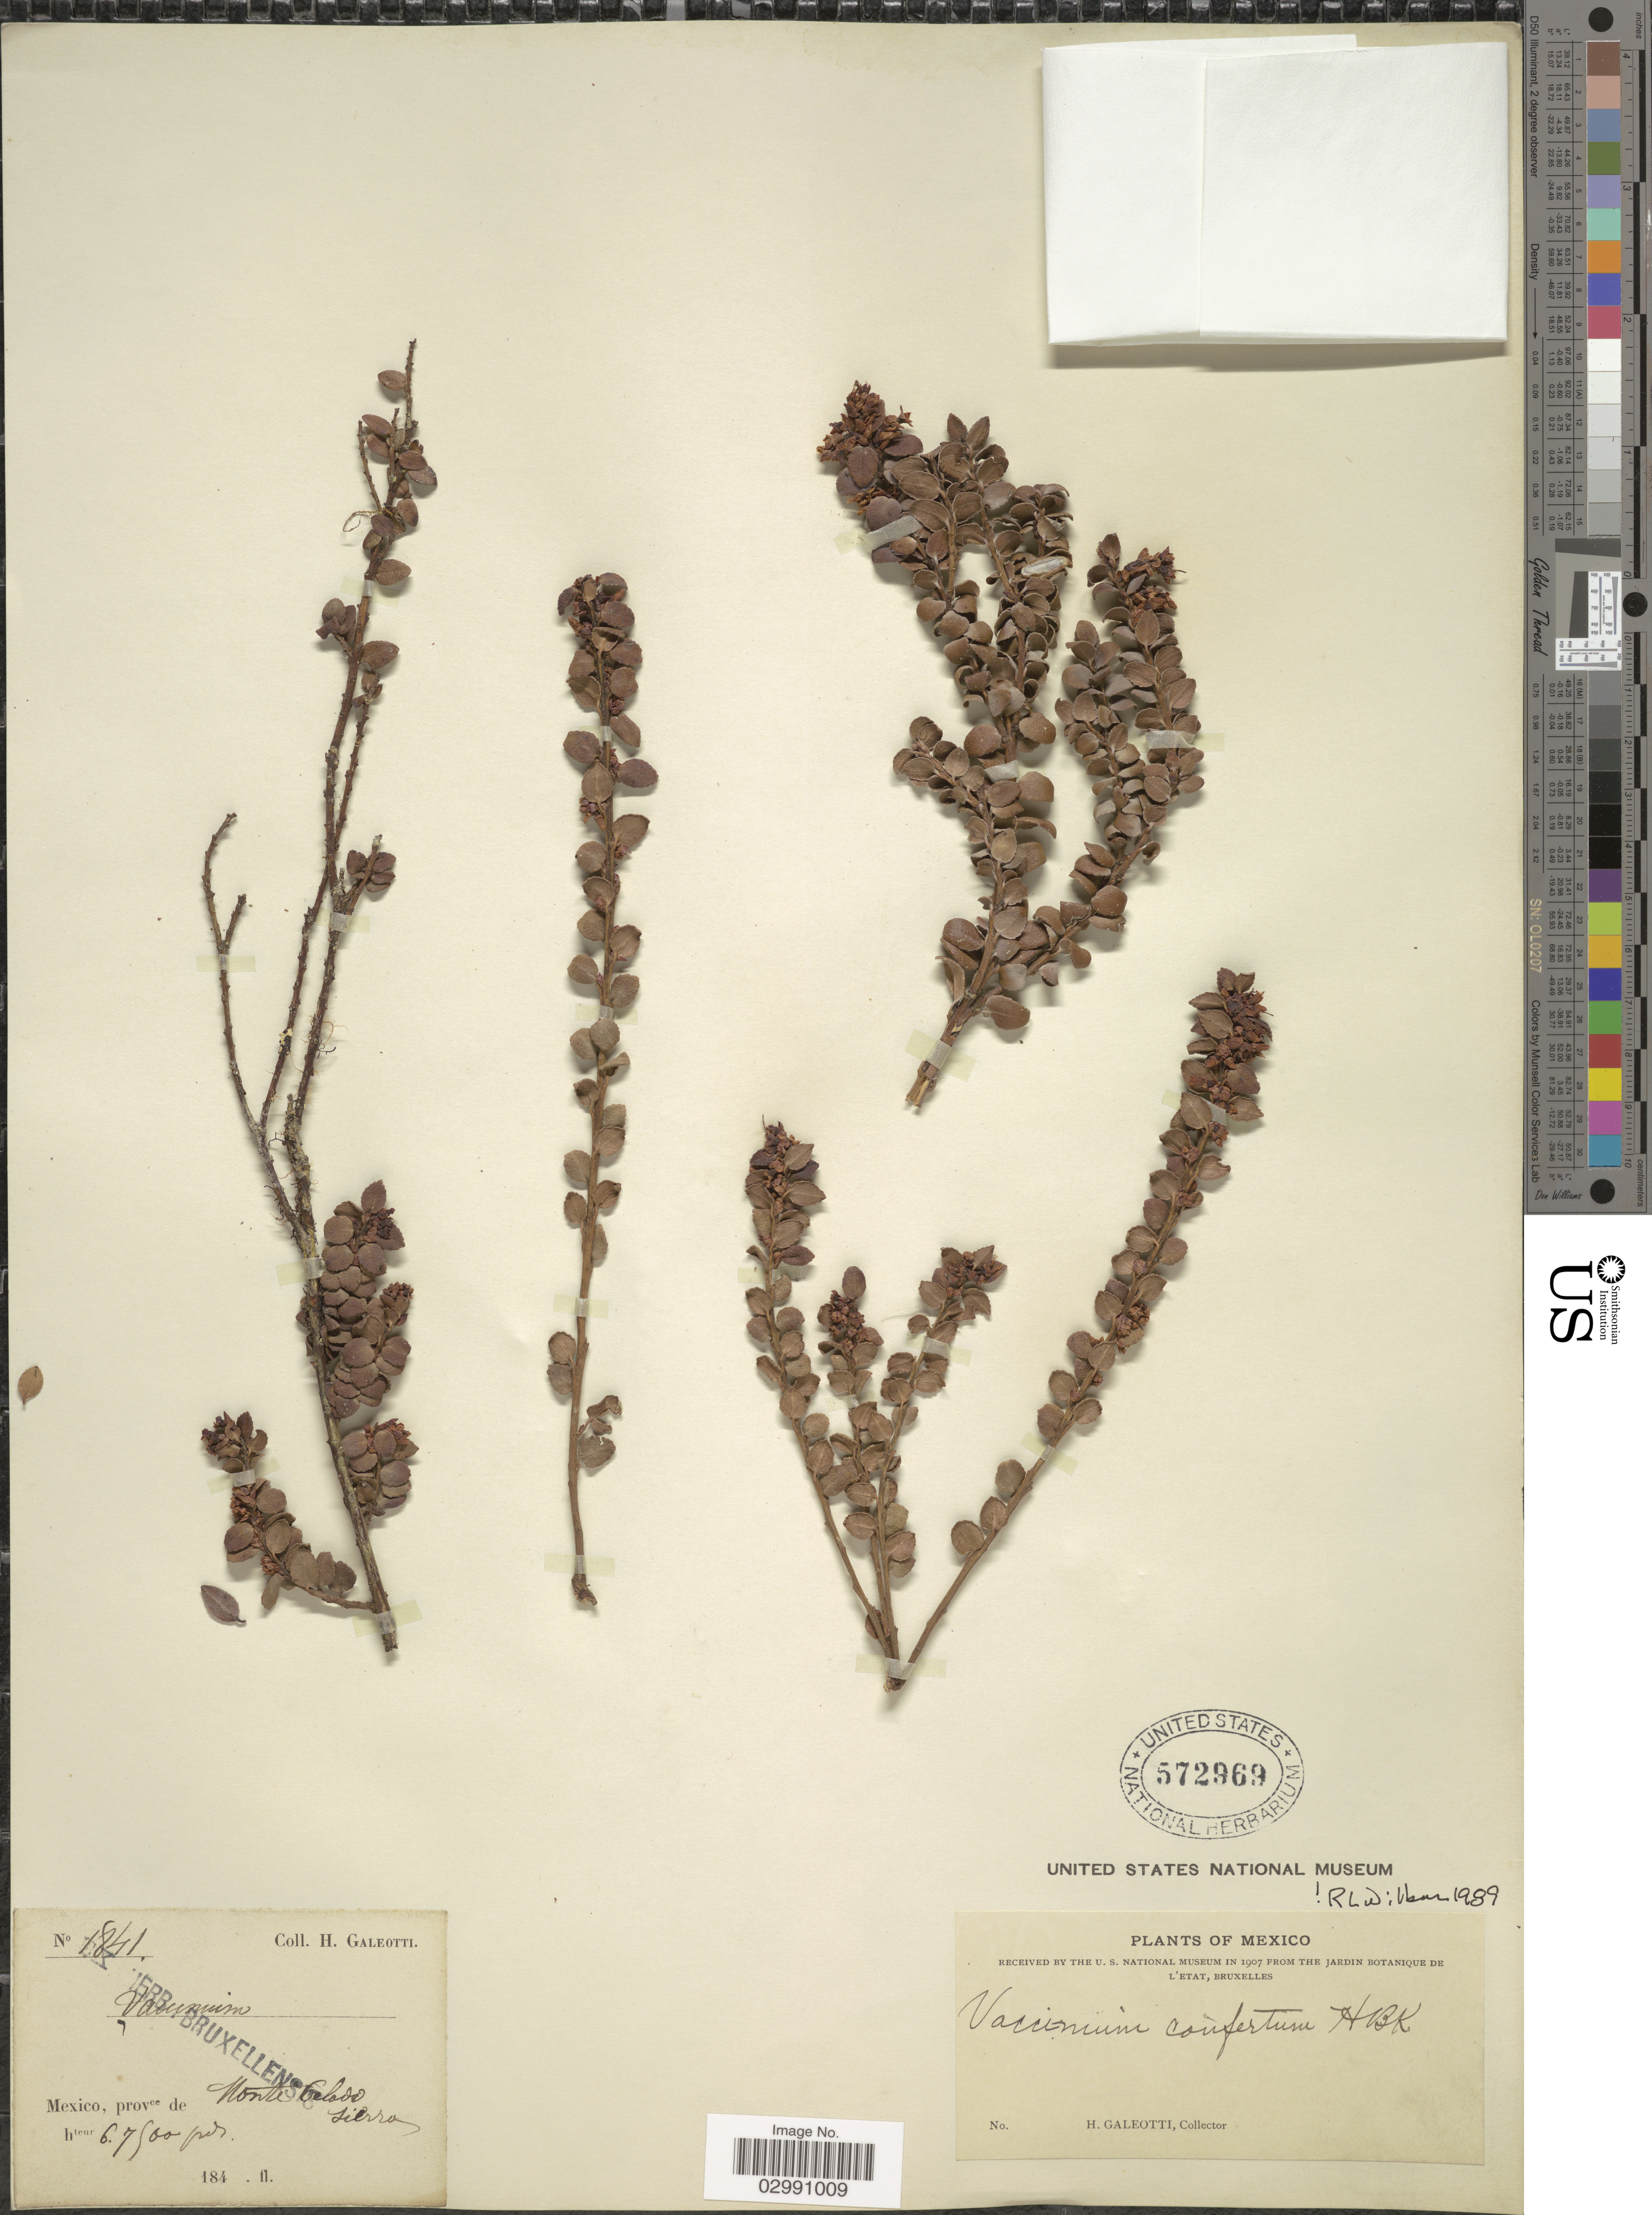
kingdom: Plantae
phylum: Tracheophyta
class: Magnoliopsida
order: Ericales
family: Ericaceae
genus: Vaccinium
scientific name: Vaccinium confertum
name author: Kunth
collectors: H. G. Galeotti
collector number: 1841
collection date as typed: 184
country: Mexico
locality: Provce de Monte Pelado Sierra.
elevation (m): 20574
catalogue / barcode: US 572969